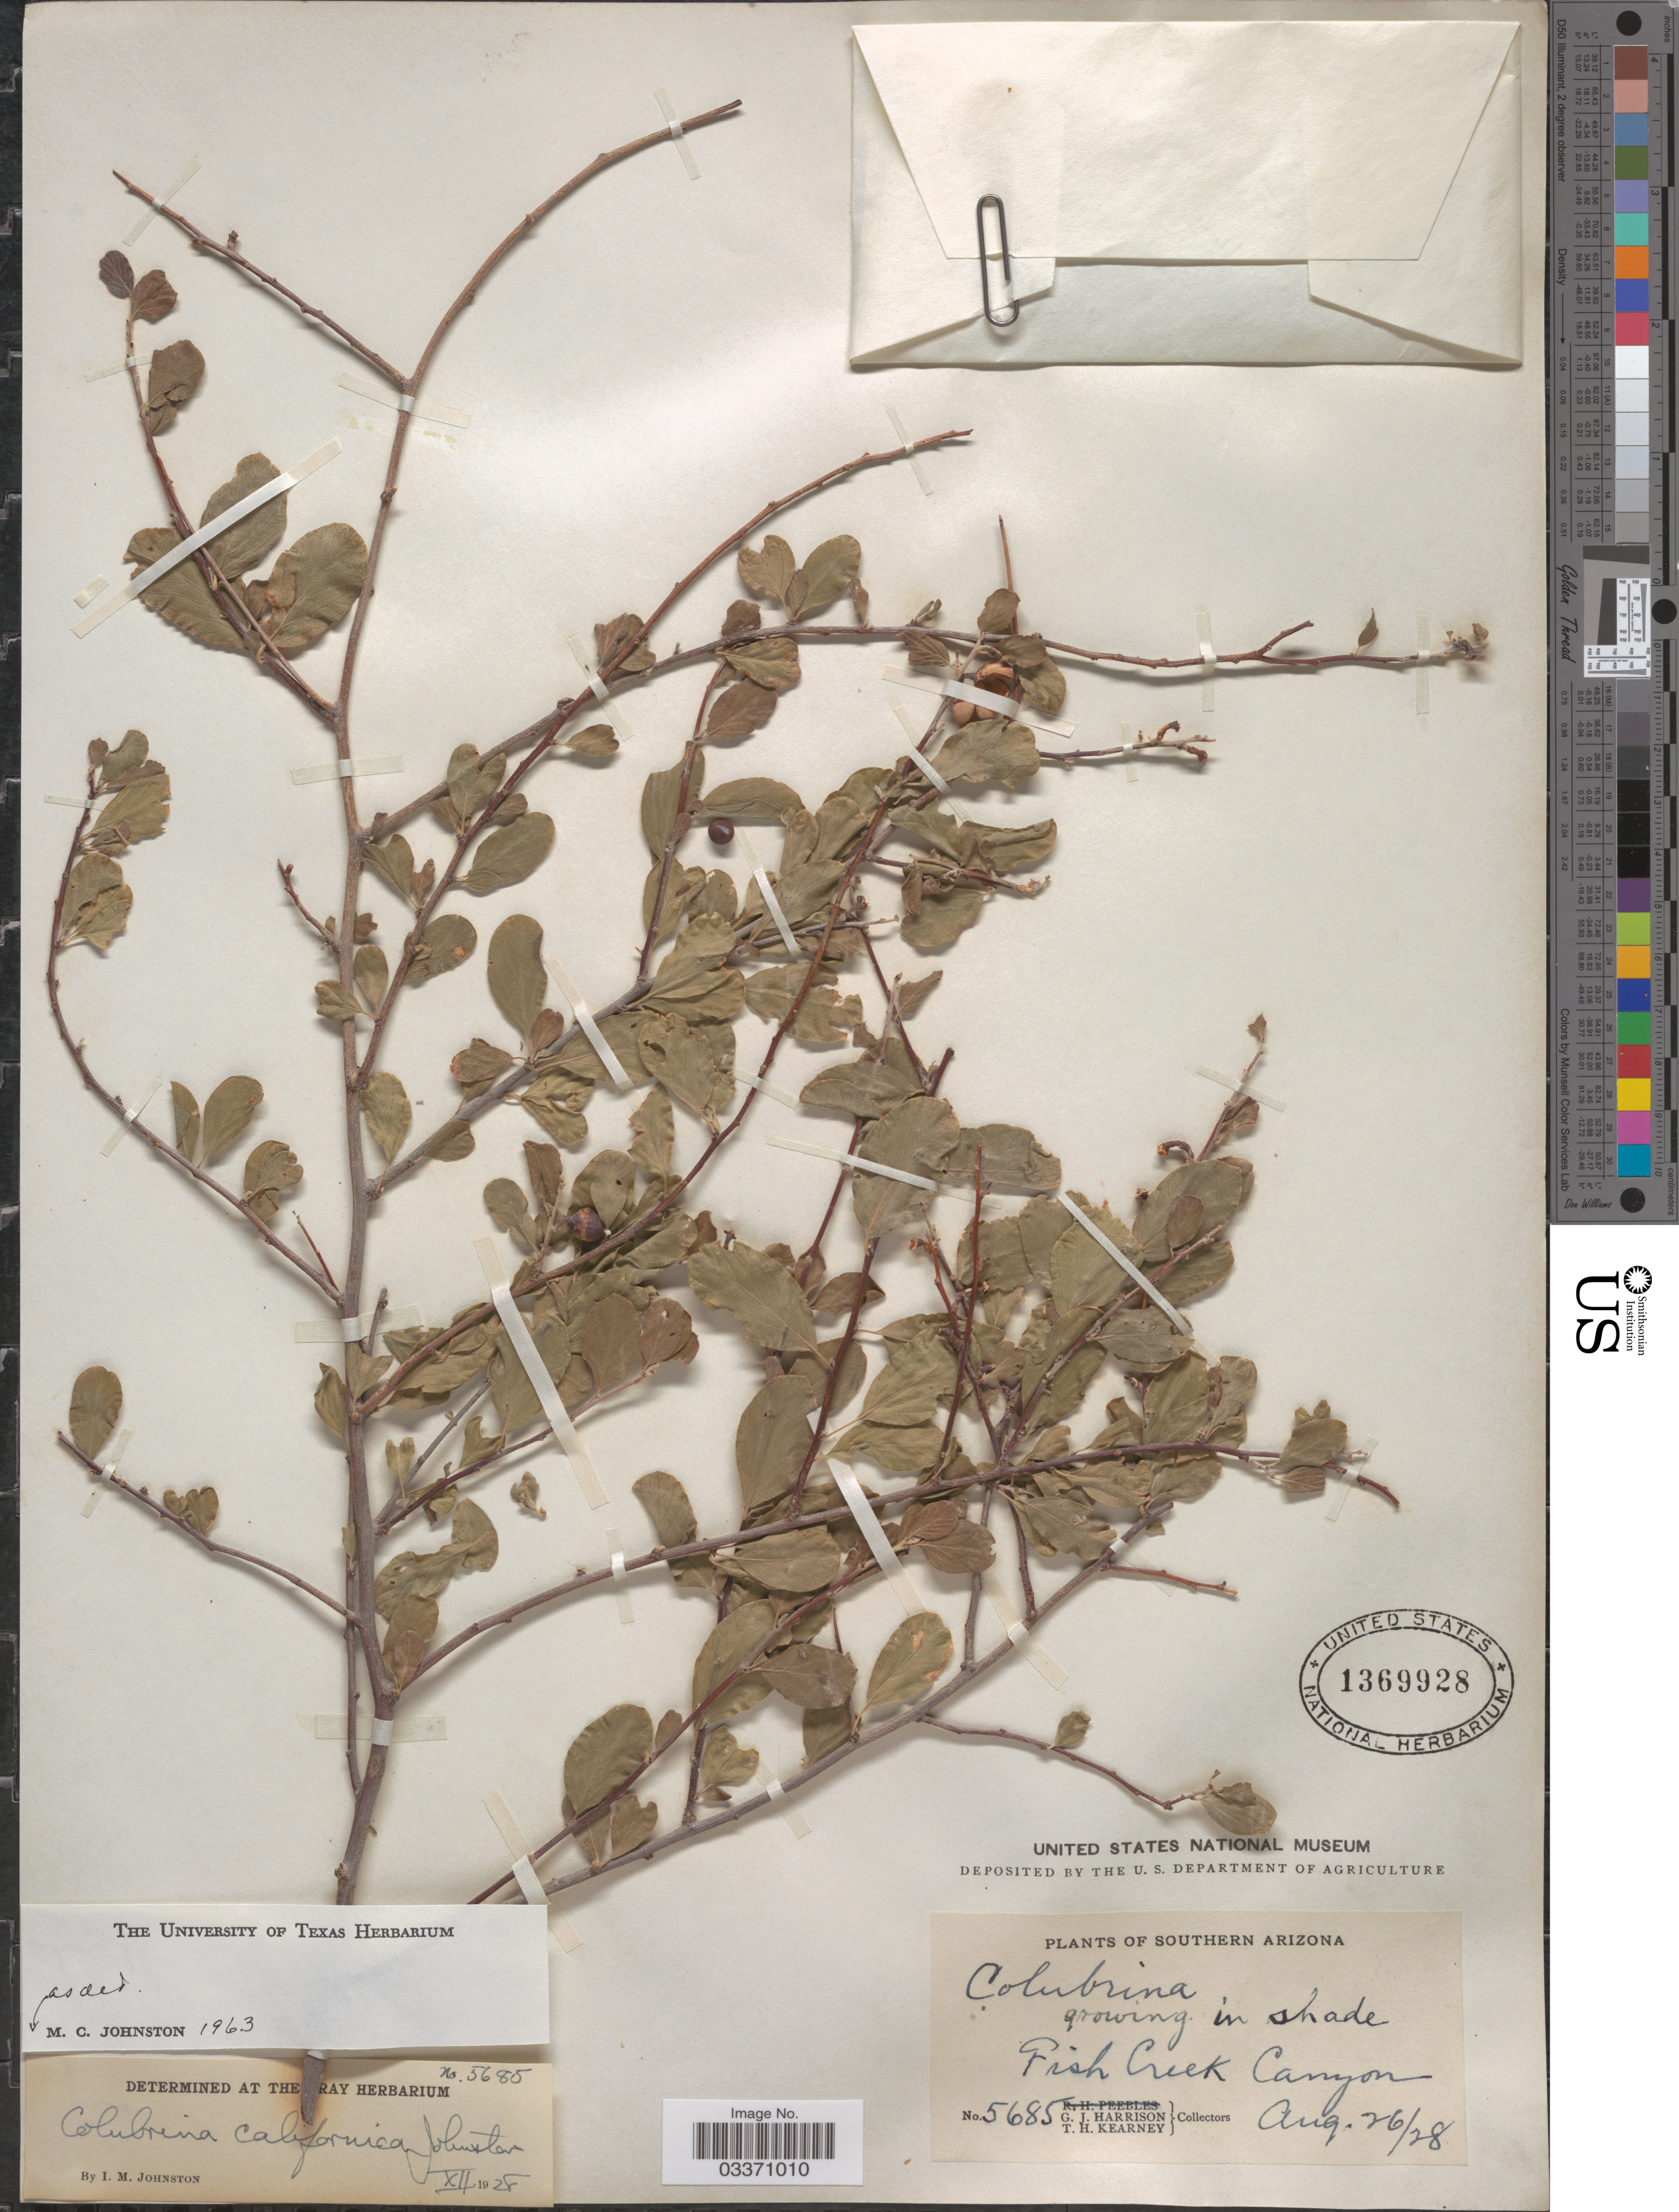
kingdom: Plantae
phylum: Tracheophyta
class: Magnoliopsida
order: Rosales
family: Rhamnaceae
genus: Colubrina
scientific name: Colubrina californica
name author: I.M. Johnst.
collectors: G. J. Harrison & T. H. Kearney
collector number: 5685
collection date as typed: Transcribed d/m/y: 26/8/28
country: United States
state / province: Arizona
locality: Southern Arizona. Fish Creek Canyon.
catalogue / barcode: US 1369928